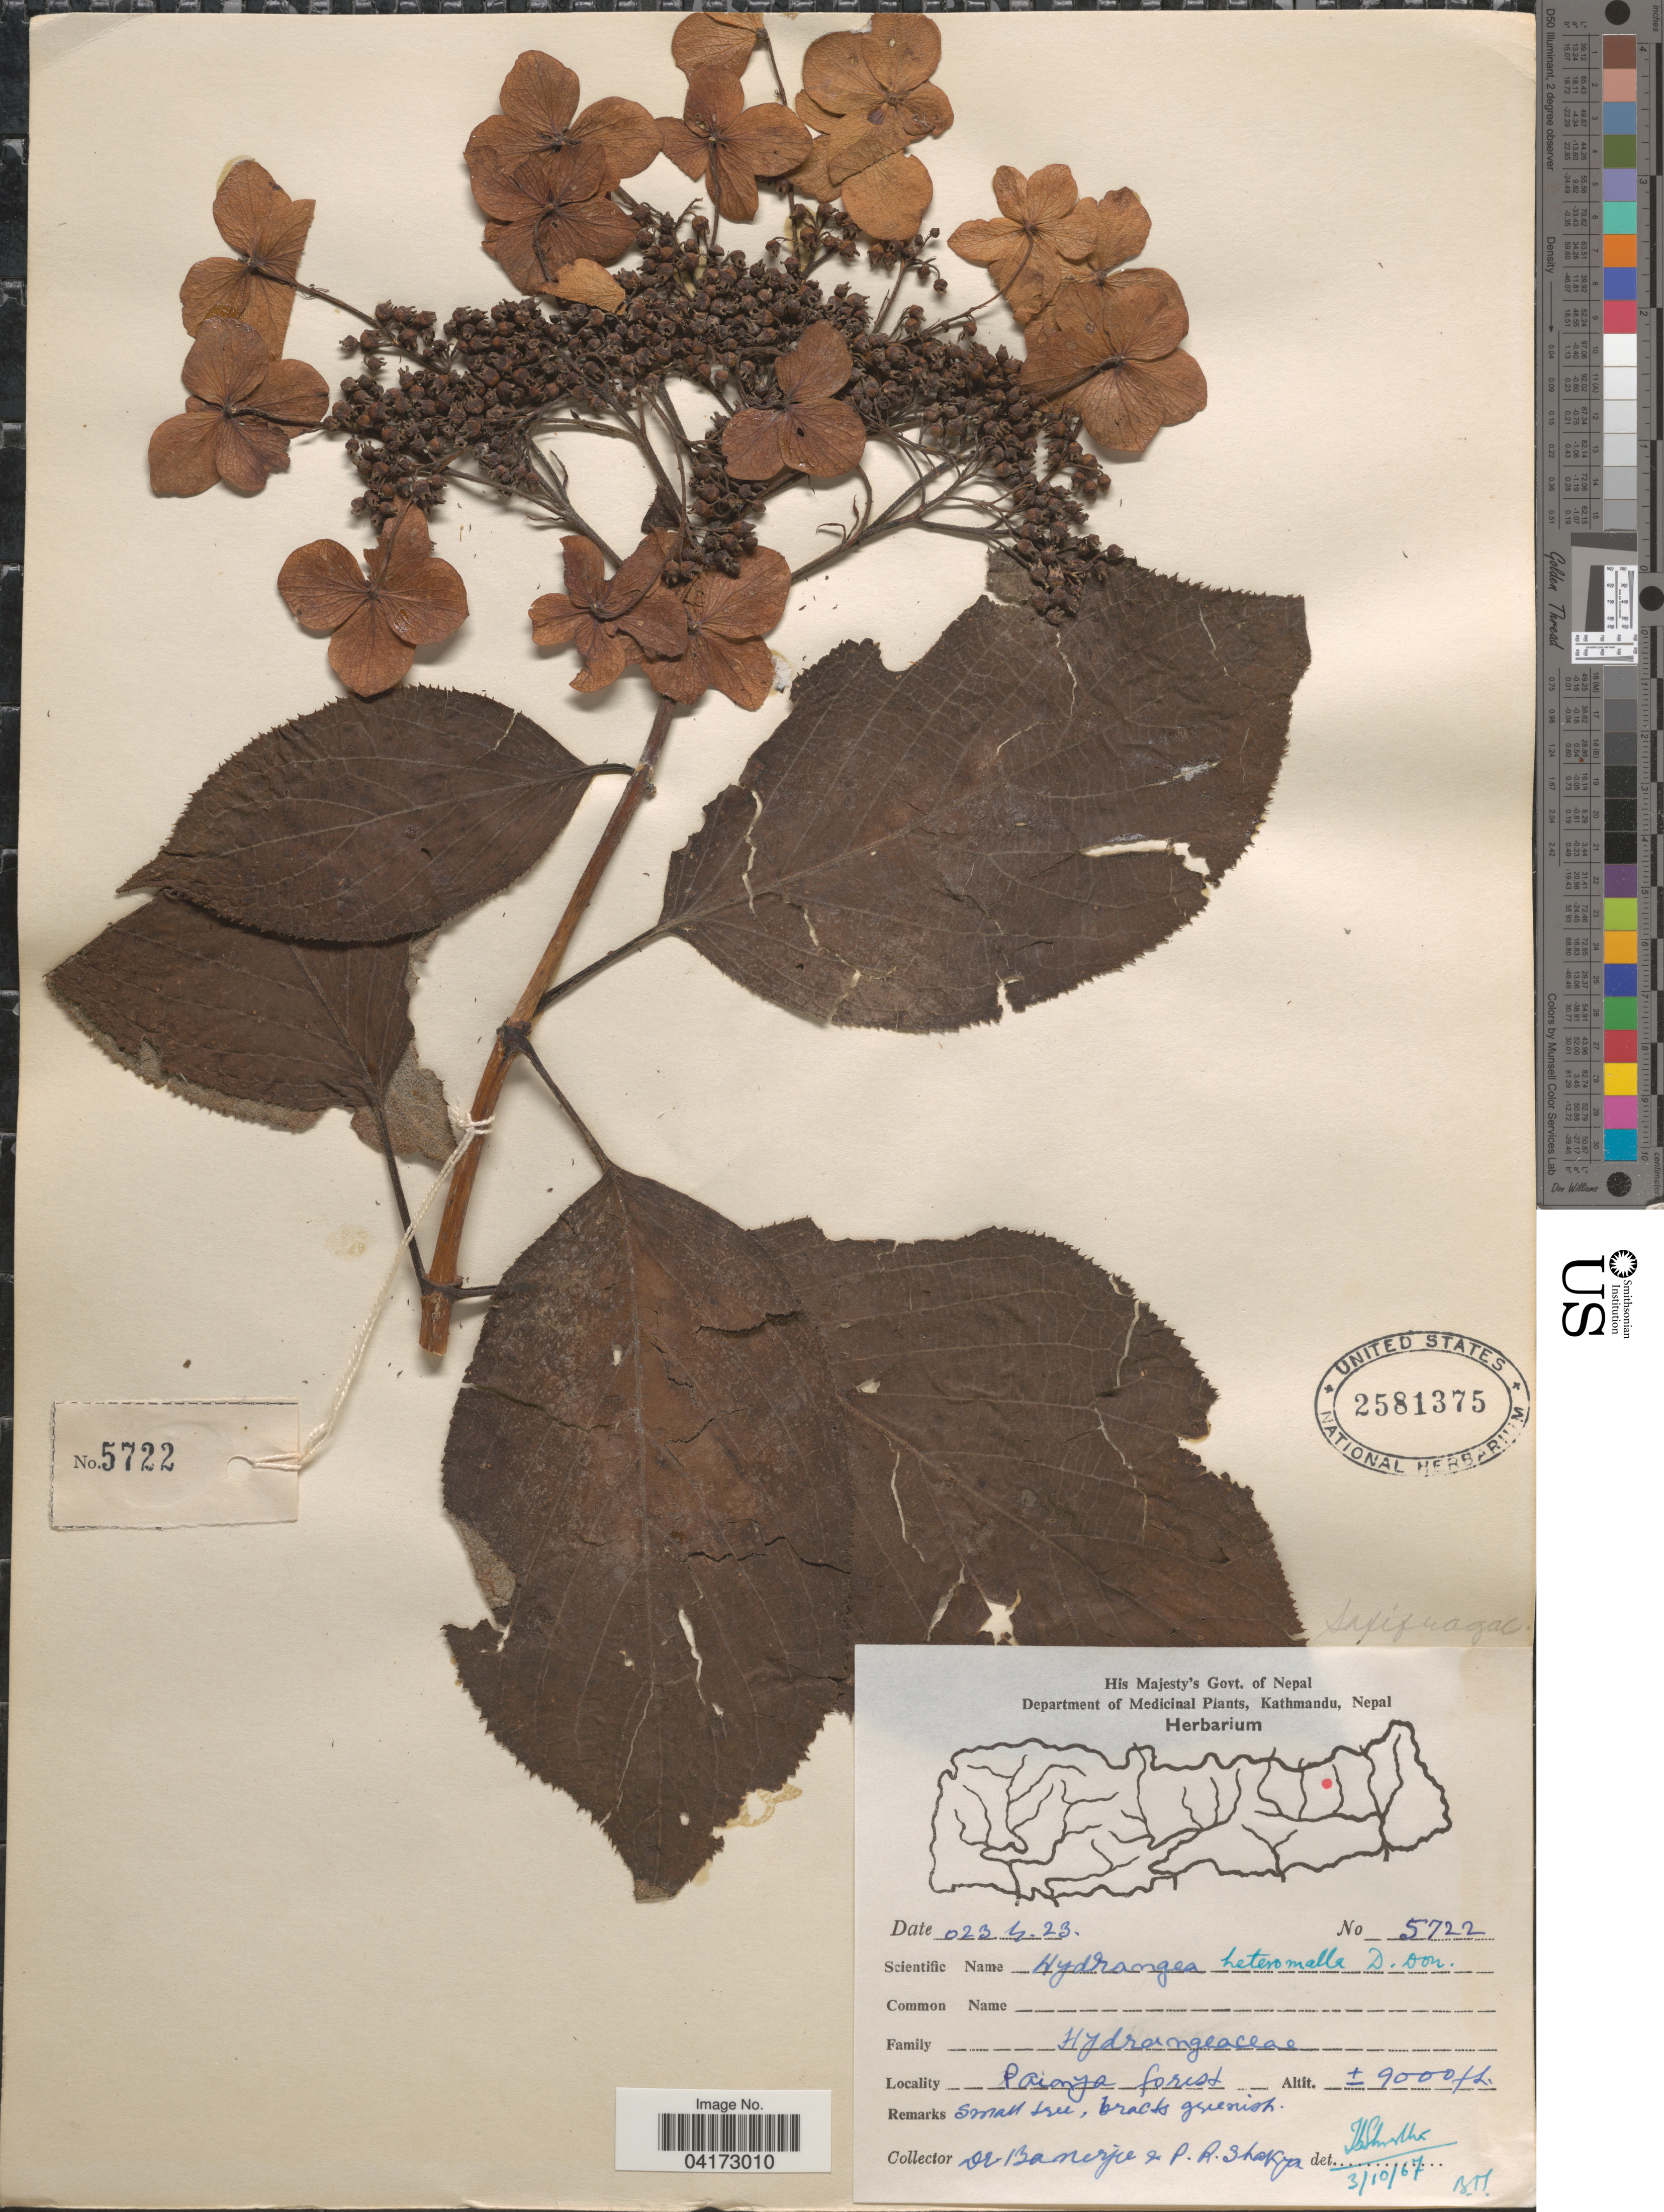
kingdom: Plantae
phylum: Tracheophyta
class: Magnoliopsida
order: Cornales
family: Hydrangeaceae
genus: Hydrangea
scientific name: Hydrangea heteromalla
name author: D. Don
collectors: -. Banerjee & P. Shakya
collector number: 5722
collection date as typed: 023 4 23*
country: Nepal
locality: Painya forest.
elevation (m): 2743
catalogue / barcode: US 2581375